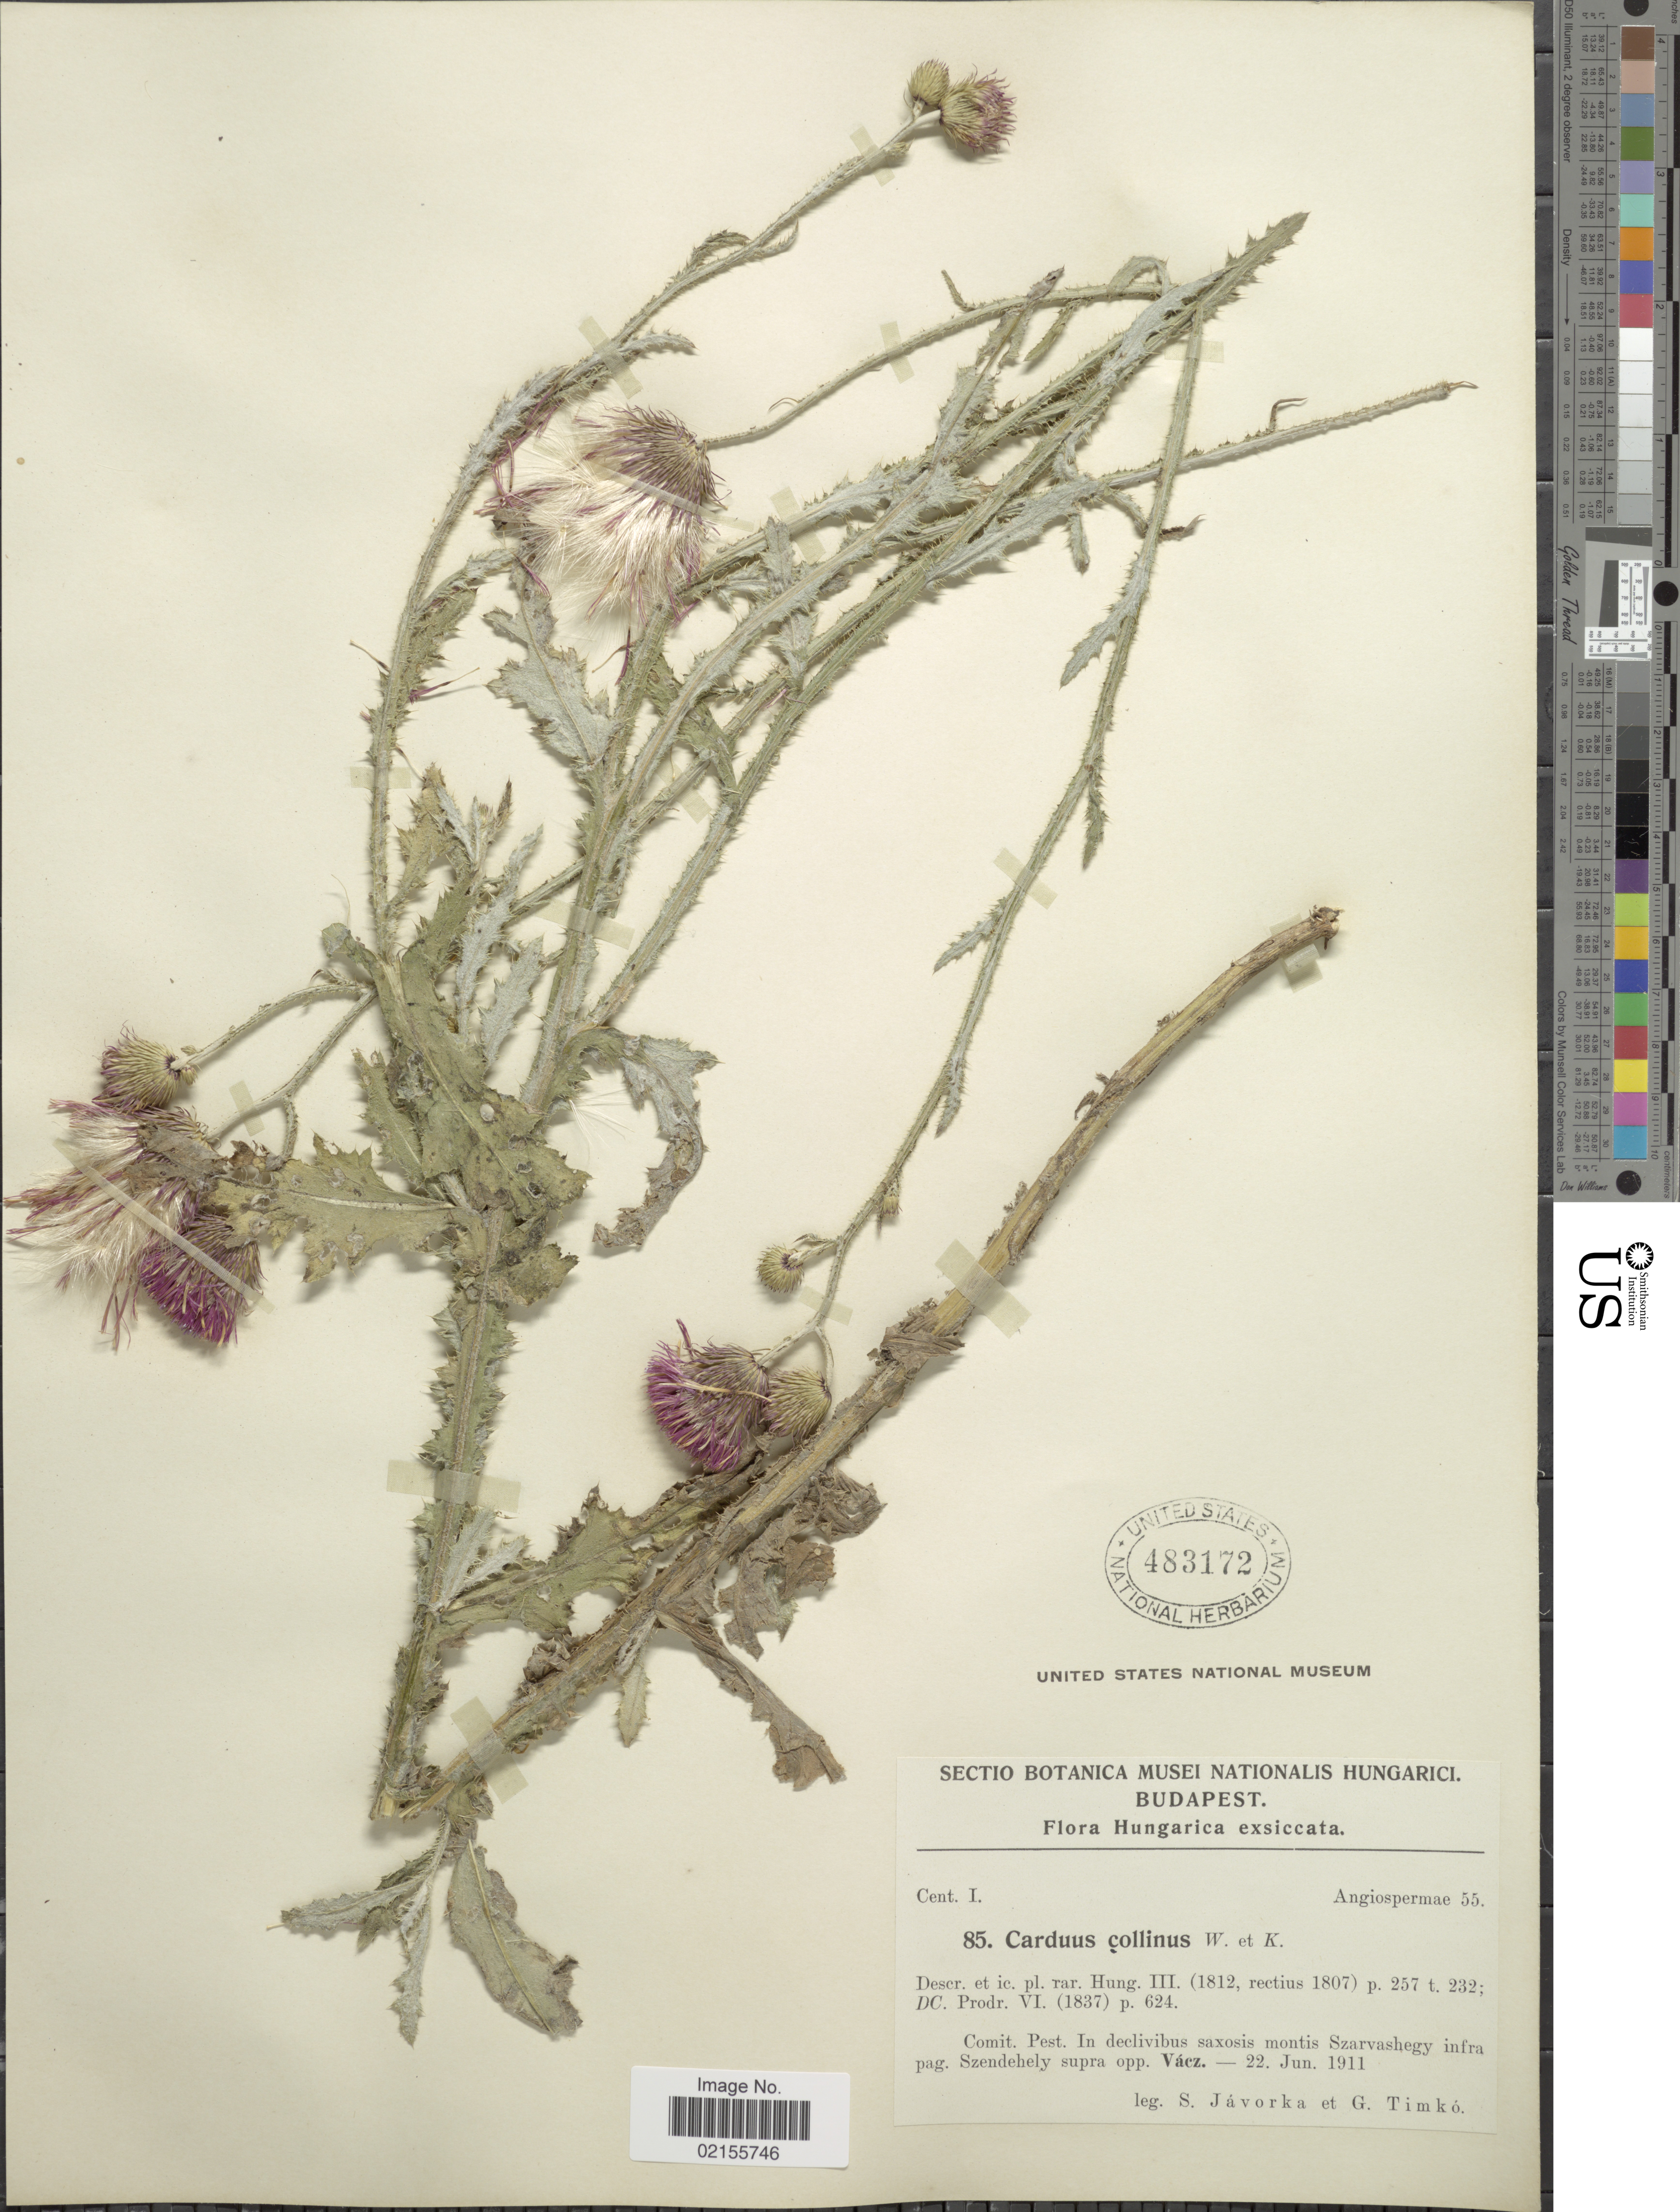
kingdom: Plantae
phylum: Tracheophyta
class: Magnoliopsida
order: Asterales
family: Asteraceae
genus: Carduus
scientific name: Carduus collinus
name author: Waldst. & Kit.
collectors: S. Javorka & G. Timko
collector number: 85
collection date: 1911-06-22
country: Hungary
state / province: Budapest, Capital District of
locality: Comit. Pest. In declivibus saxosis montis Szarvashegy infra pag. Szendehely supra opp. Váez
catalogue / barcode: US 483172